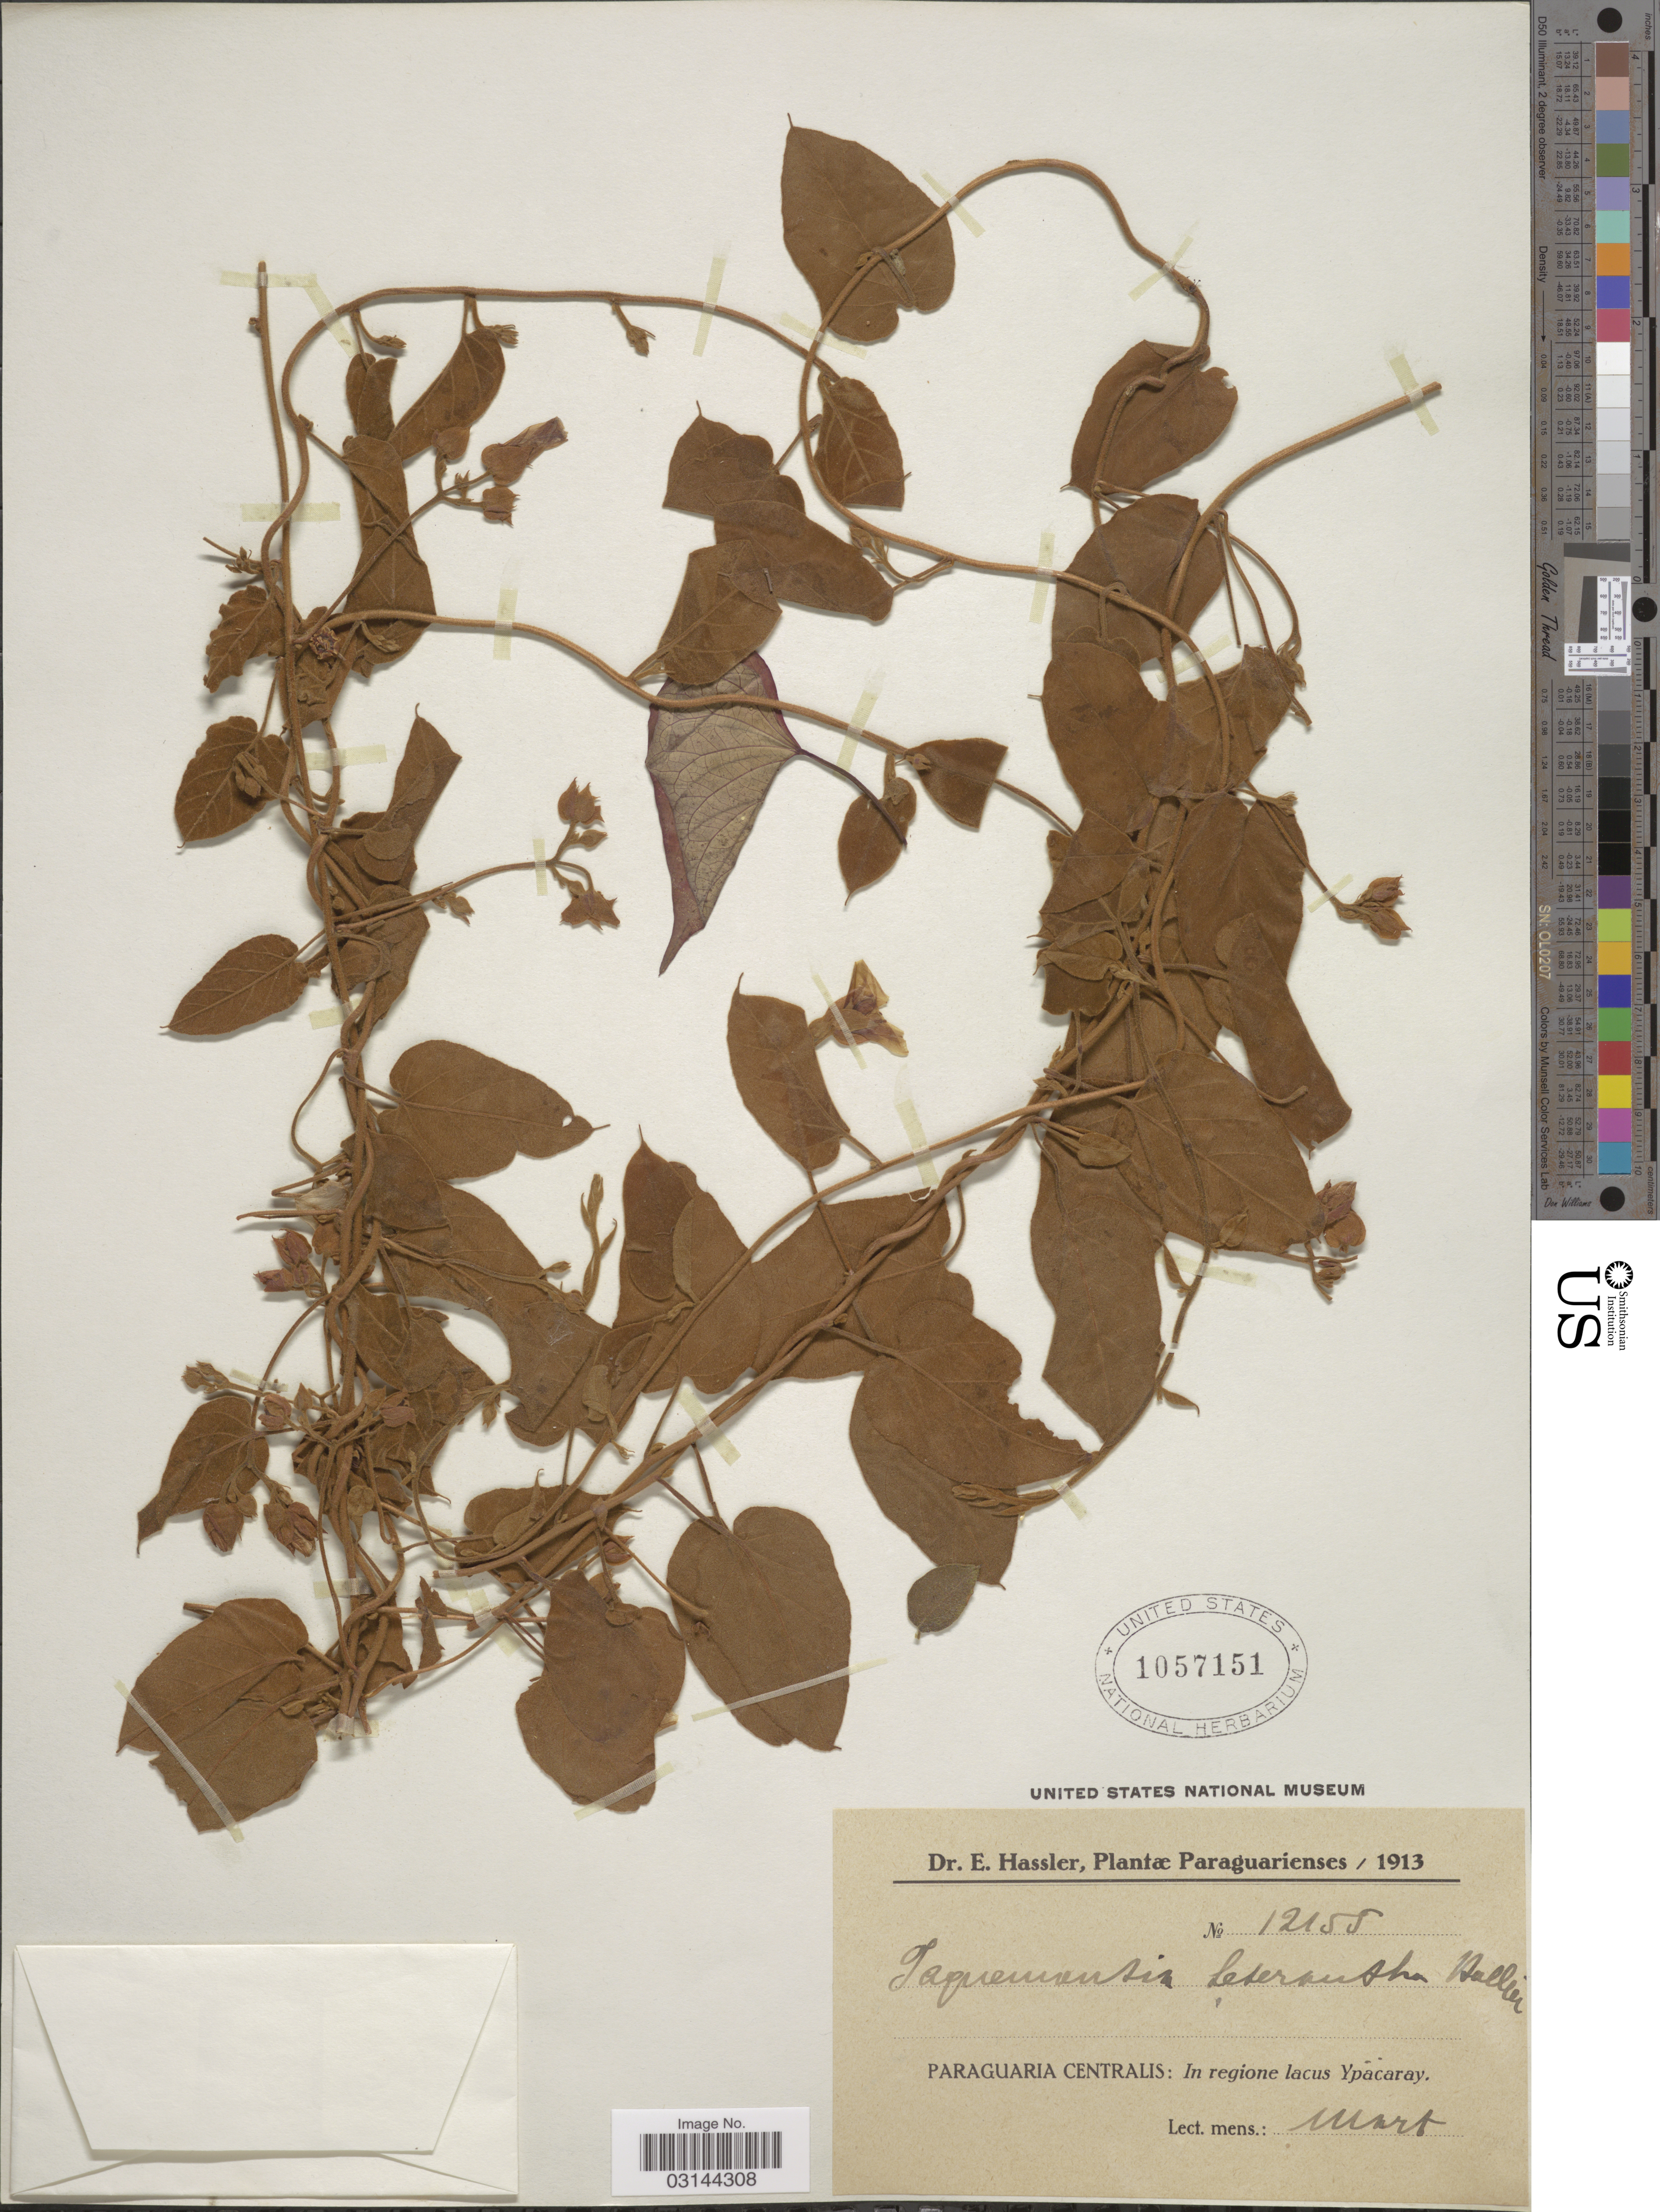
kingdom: Plantae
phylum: Tracheophyta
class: Magnoliopsida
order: Solanales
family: Convolvulaceae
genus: Jacquemontia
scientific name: Jacquemontia heterantha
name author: (Nees & Mart.) Hallier f.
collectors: E. Hassler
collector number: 12155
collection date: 1913-03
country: Paraguay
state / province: Paraguari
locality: Paraguaria Centralis: In regione lacus Ypacaray.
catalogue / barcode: US 1057151